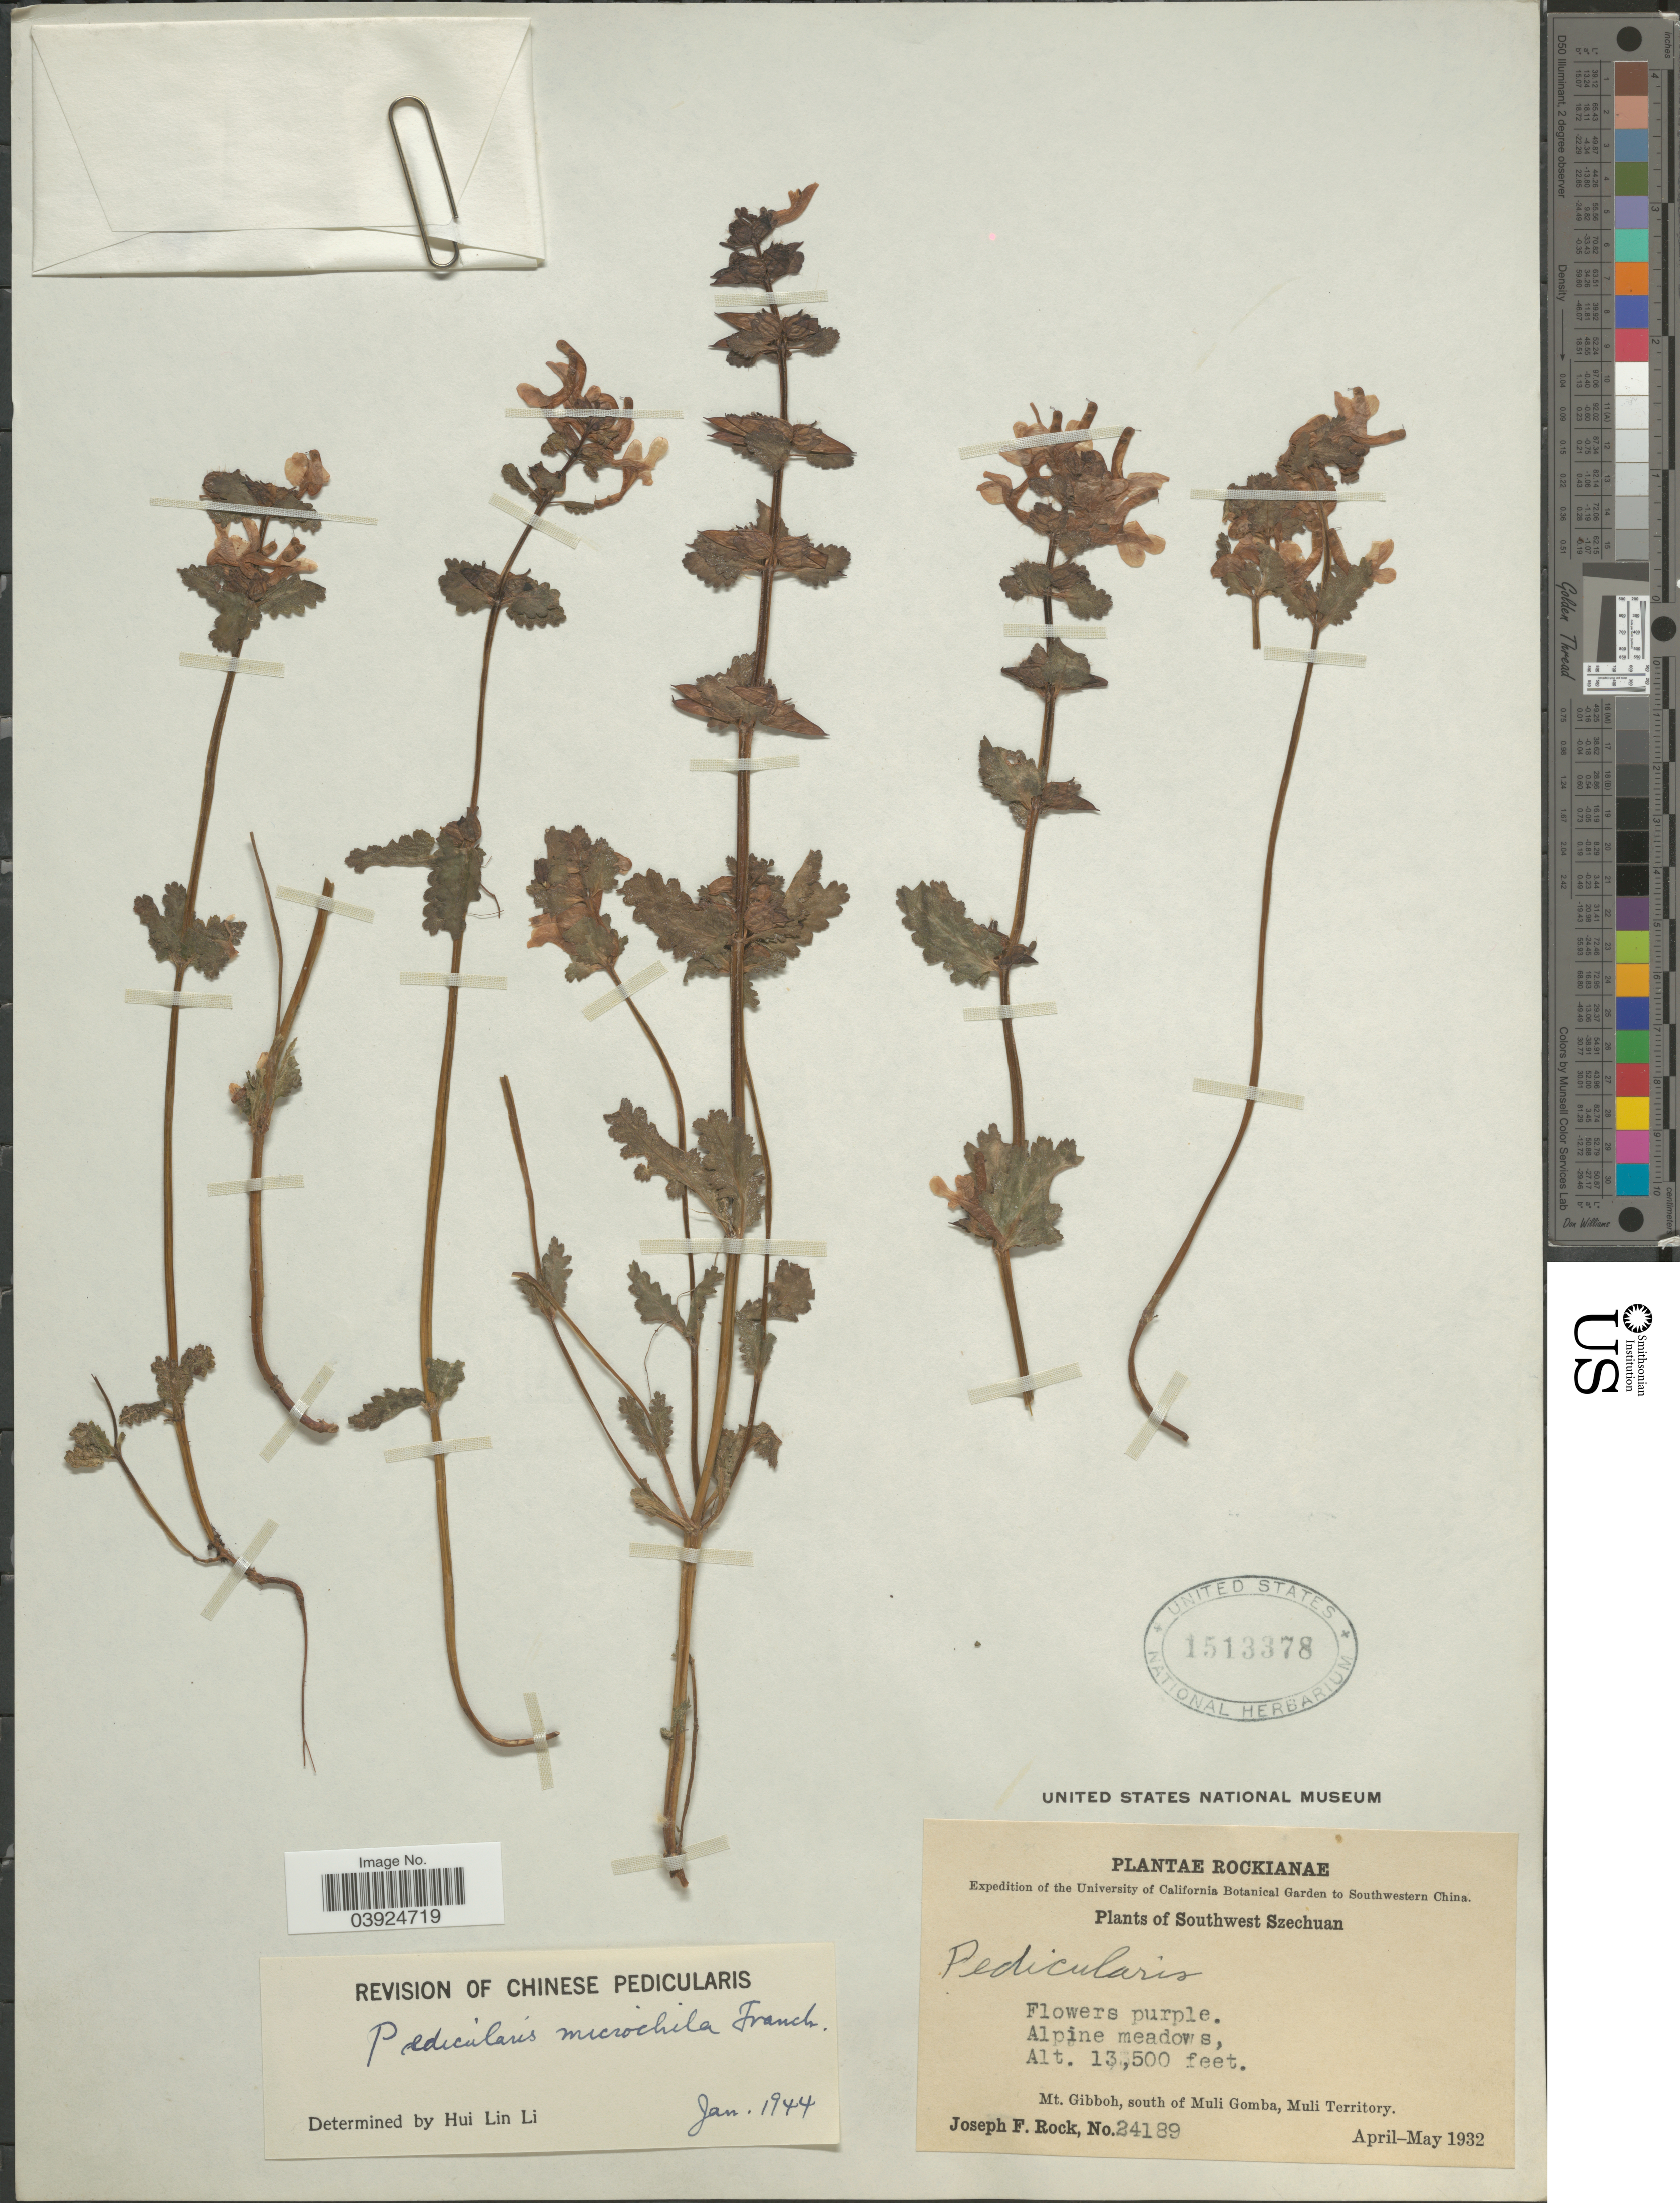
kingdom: Plantae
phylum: Tracheophyta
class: Magnoliopsida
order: Lamiales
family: Orobanchaceae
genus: Pedicularis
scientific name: Pedicularis microchila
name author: Franch. ex Maxim.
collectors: J. F. Rock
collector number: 24189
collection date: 1932-04/1932-05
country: China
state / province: Sichuan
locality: Southwestern China. Southwest Szechuan. Mt. Gibboh, south of Muli Gomba, Muli Territory.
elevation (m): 4115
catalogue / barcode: US 1513378